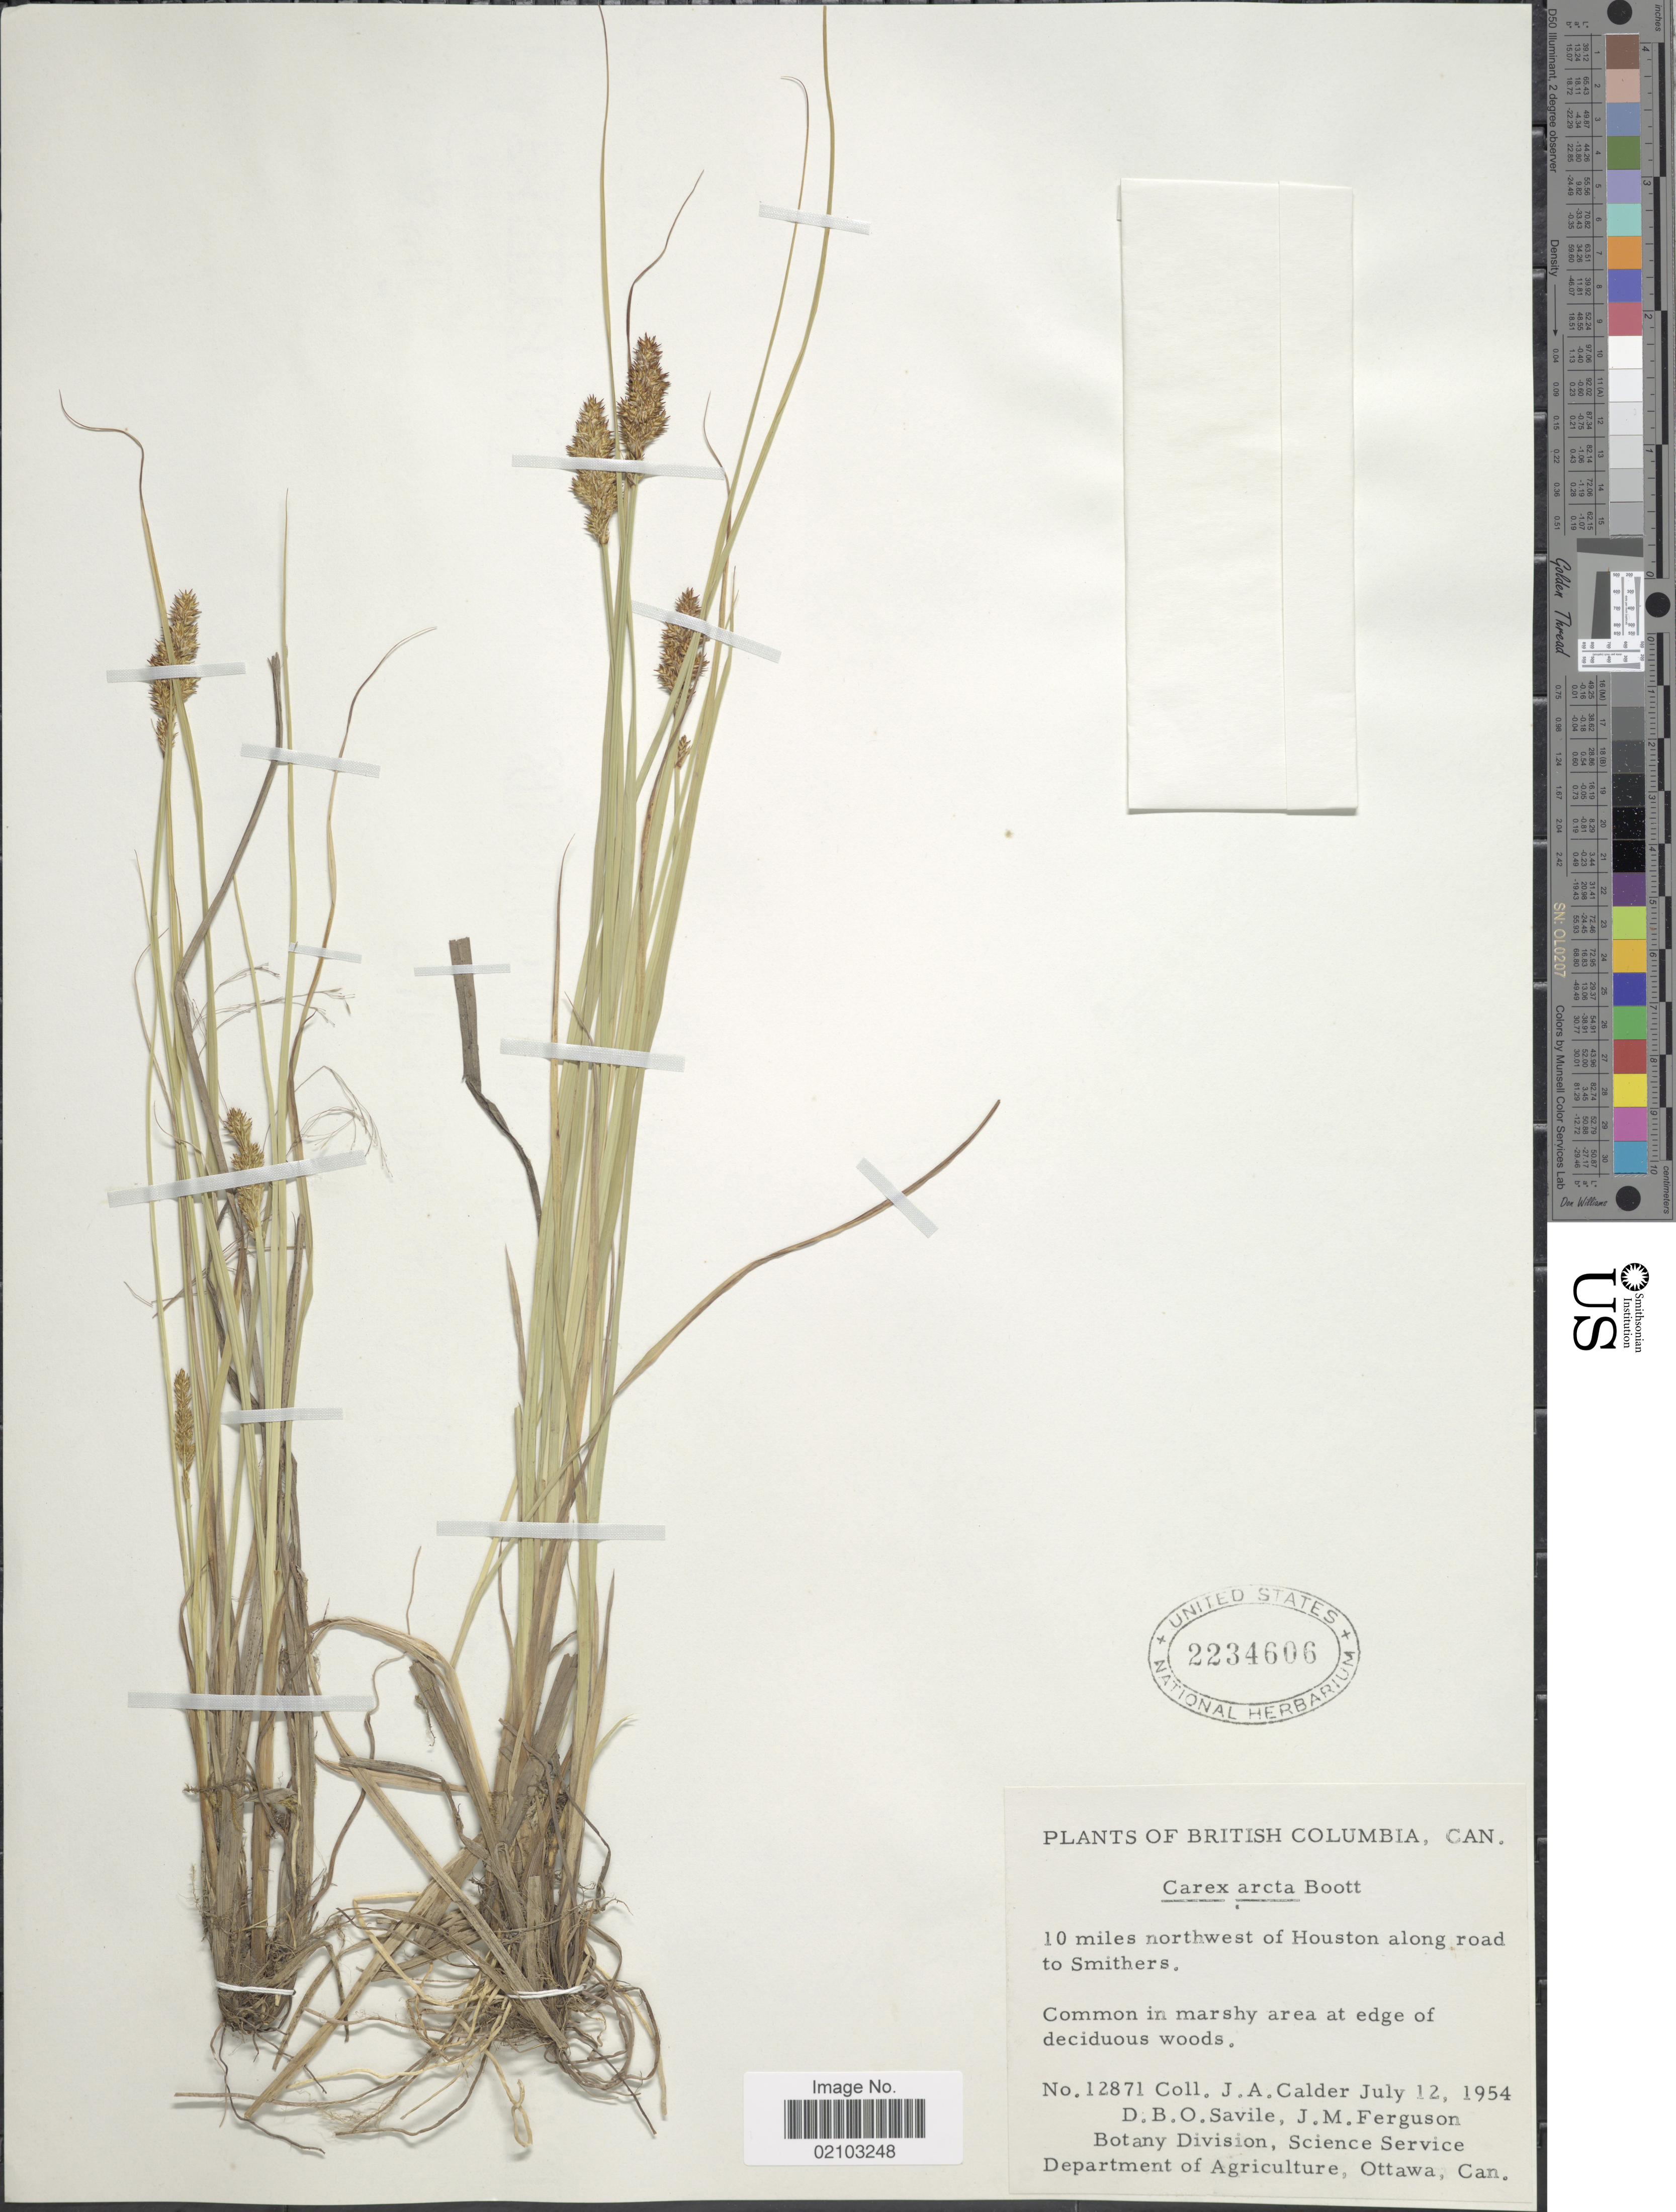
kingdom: Plantae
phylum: Tracheophyta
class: Liliopsida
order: Poales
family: Cyperaceae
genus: Carex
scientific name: Carex arcta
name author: Boott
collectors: J. A. Calder, D. Savile & J. M. Ferguson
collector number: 12871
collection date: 1954-07-12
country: Canada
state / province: British Columbia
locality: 10 miles northwest of Houston along road to Smithers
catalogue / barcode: US 2234606